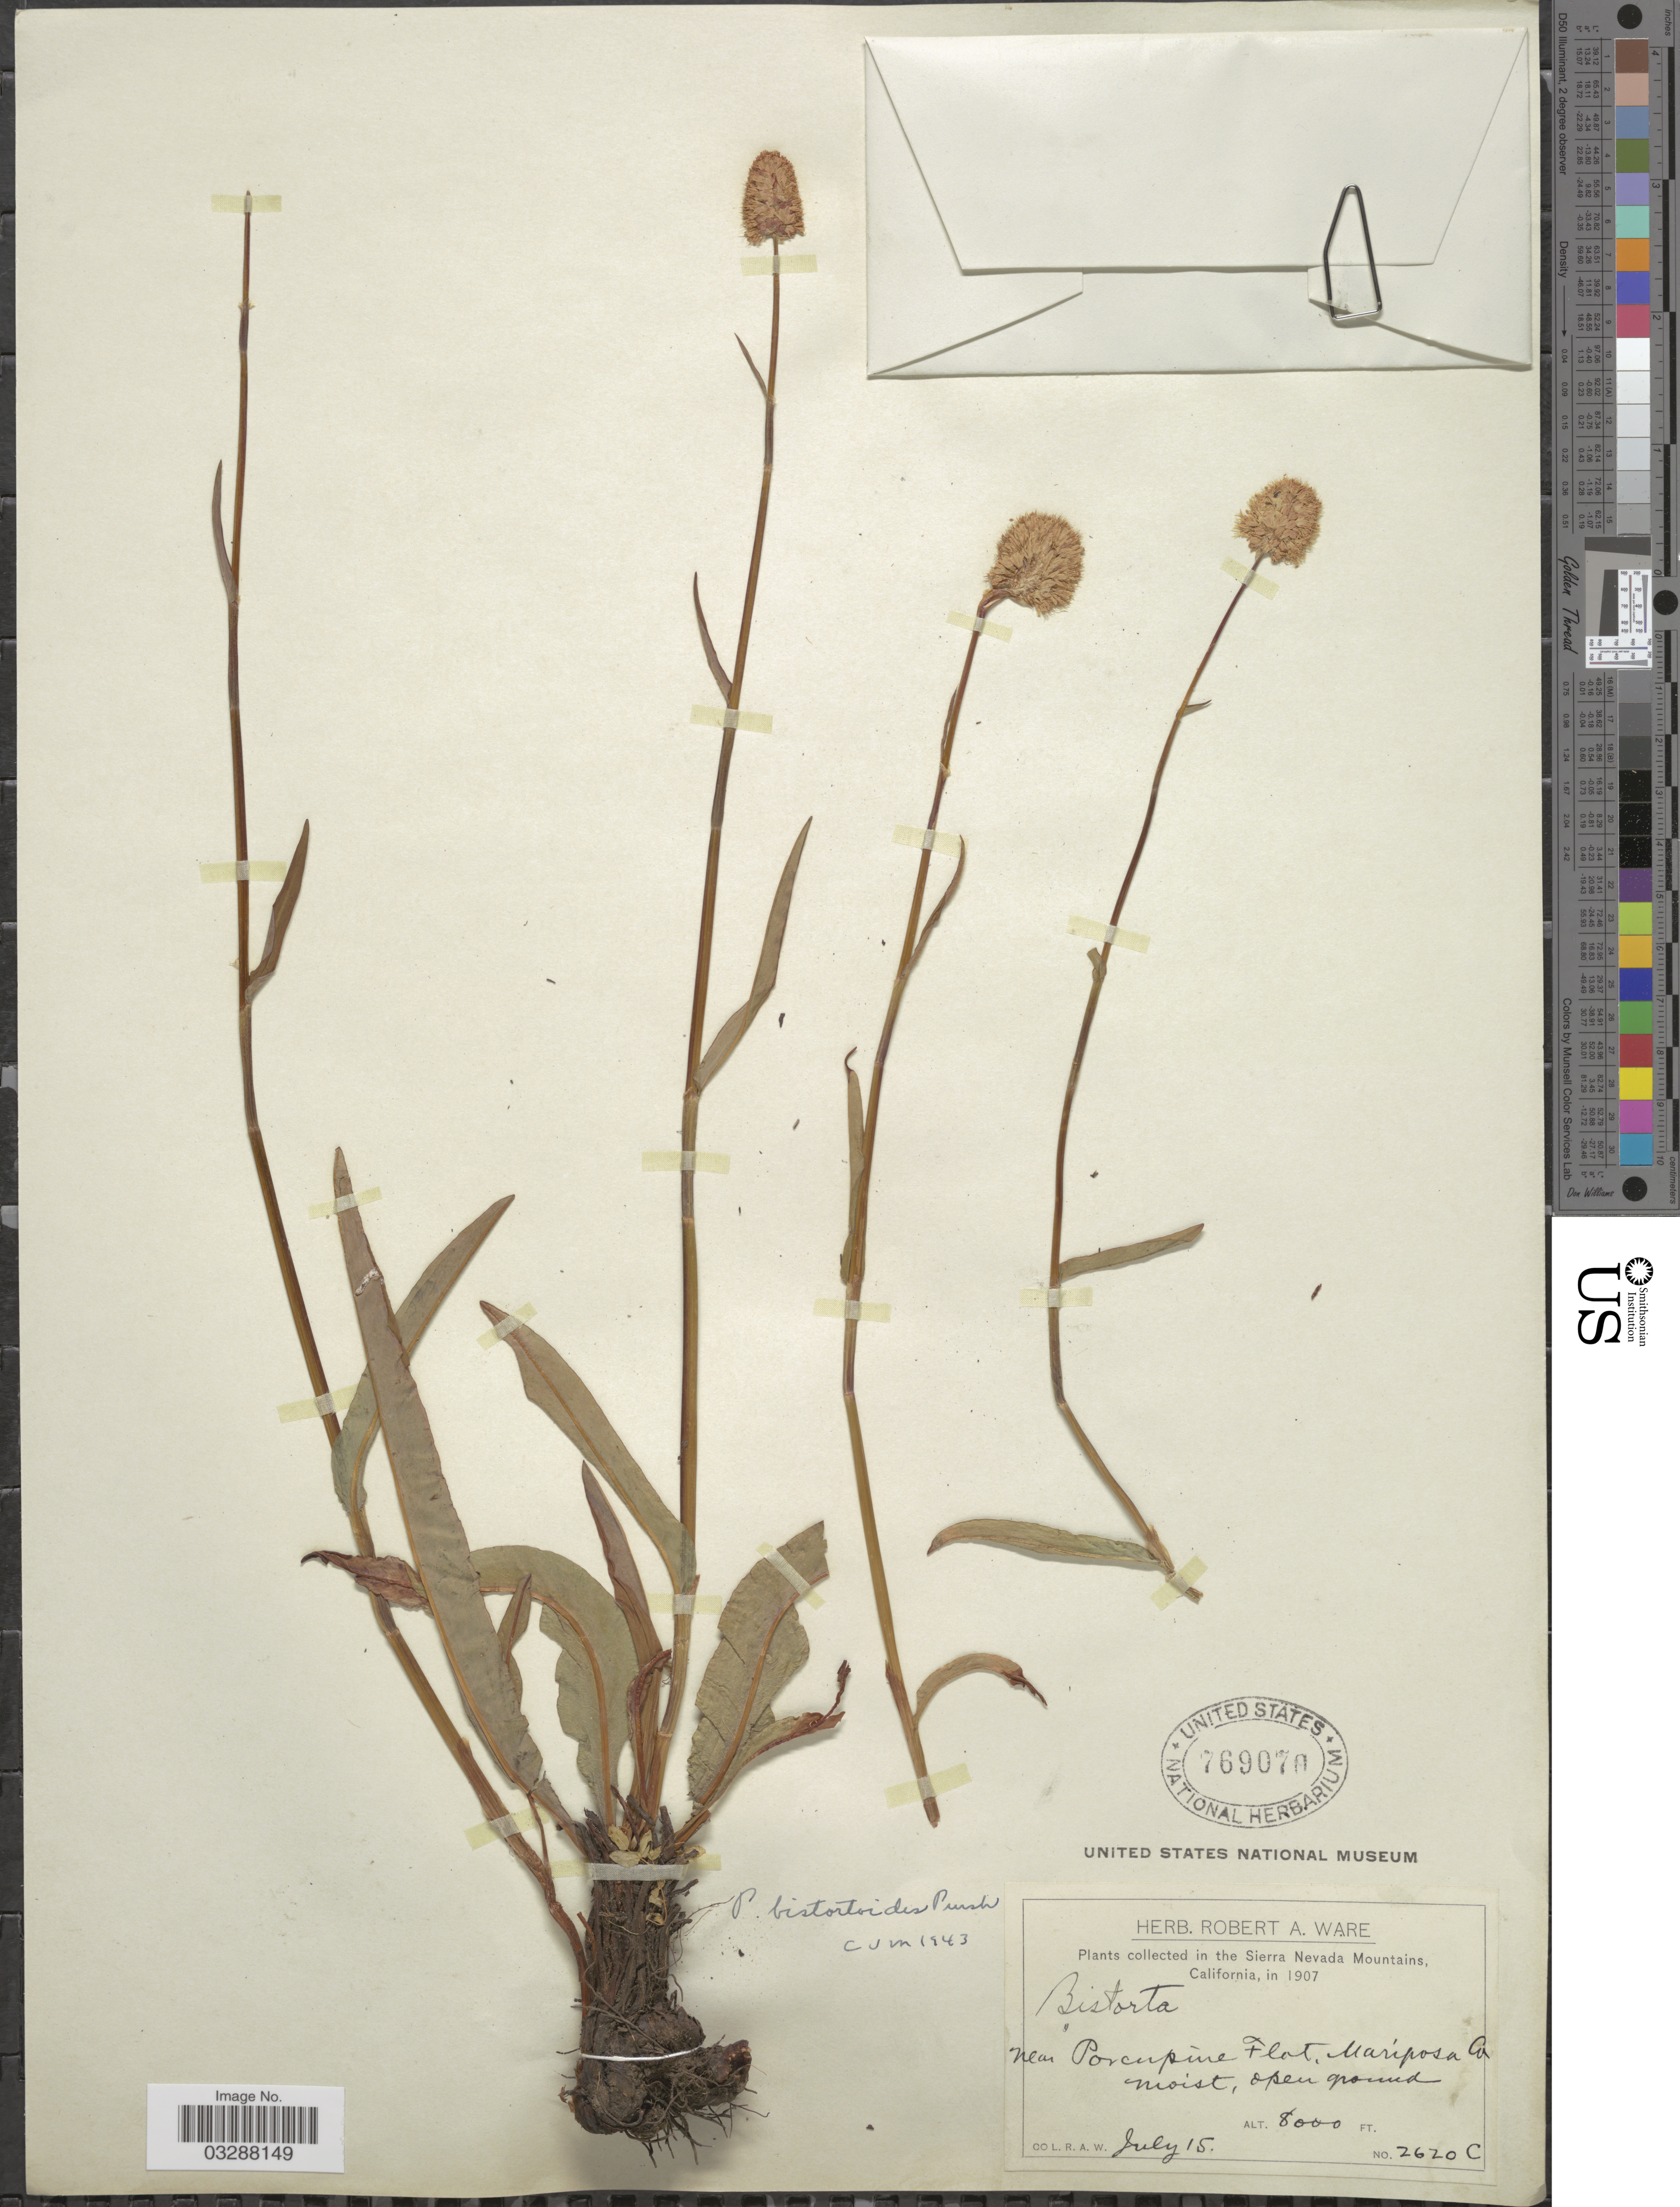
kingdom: Plantae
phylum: Tracheophyta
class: Magnoliopsida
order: Caryophyllales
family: Polygonaceae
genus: Bistorta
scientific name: Bistorta bistortoides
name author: (Pursh) Small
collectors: R. Ware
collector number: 2620C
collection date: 1907-07-15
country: United States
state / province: California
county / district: Mariposa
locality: In the Sierra Nevada Mountains. Near Porcupine Flat, Mariposa Co.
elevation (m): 2438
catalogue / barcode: US 769070